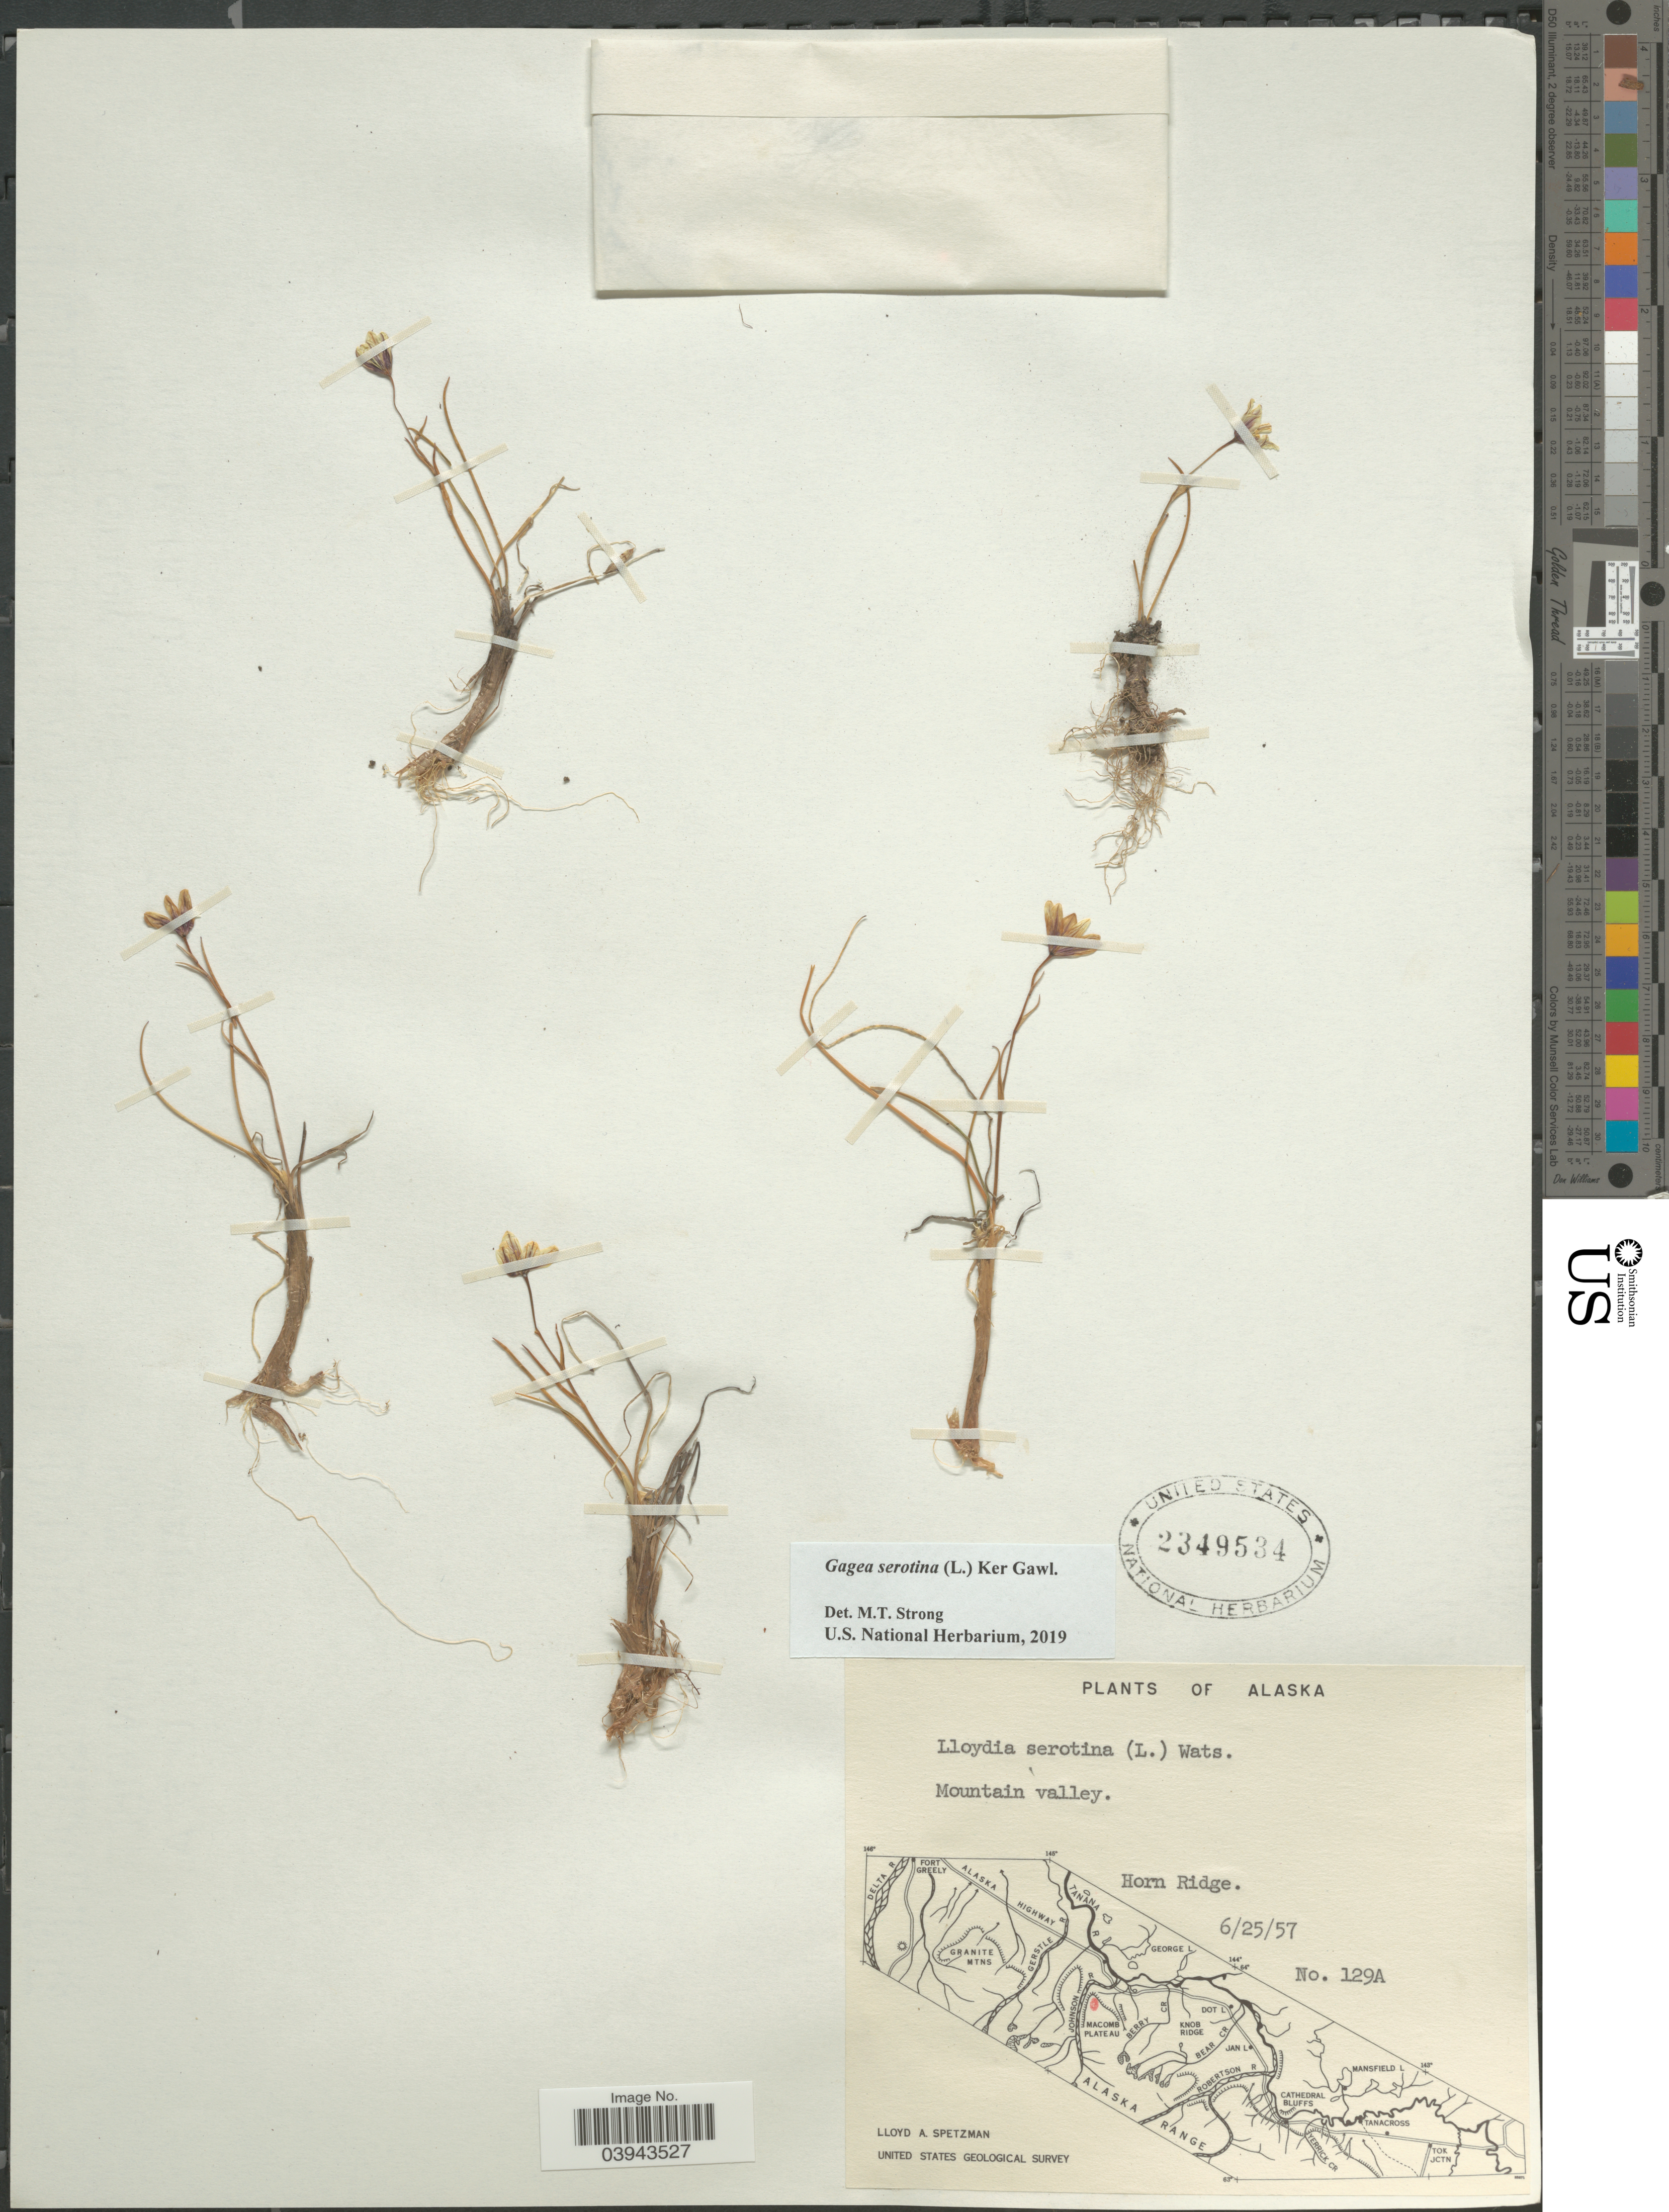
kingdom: Plantae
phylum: Tracheophyta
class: Liliopsida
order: Liliales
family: Liliaceae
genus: Lloydia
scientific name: Lloydia serotina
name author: (L.) Salisb. ex Rchb.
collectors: L. Spetzman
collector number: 129A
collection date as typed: Transcribed d/m/y: 25/6/57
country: United States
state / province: Alaska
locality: Mountain valley. Horn Ridge.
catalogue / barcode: US 2349534